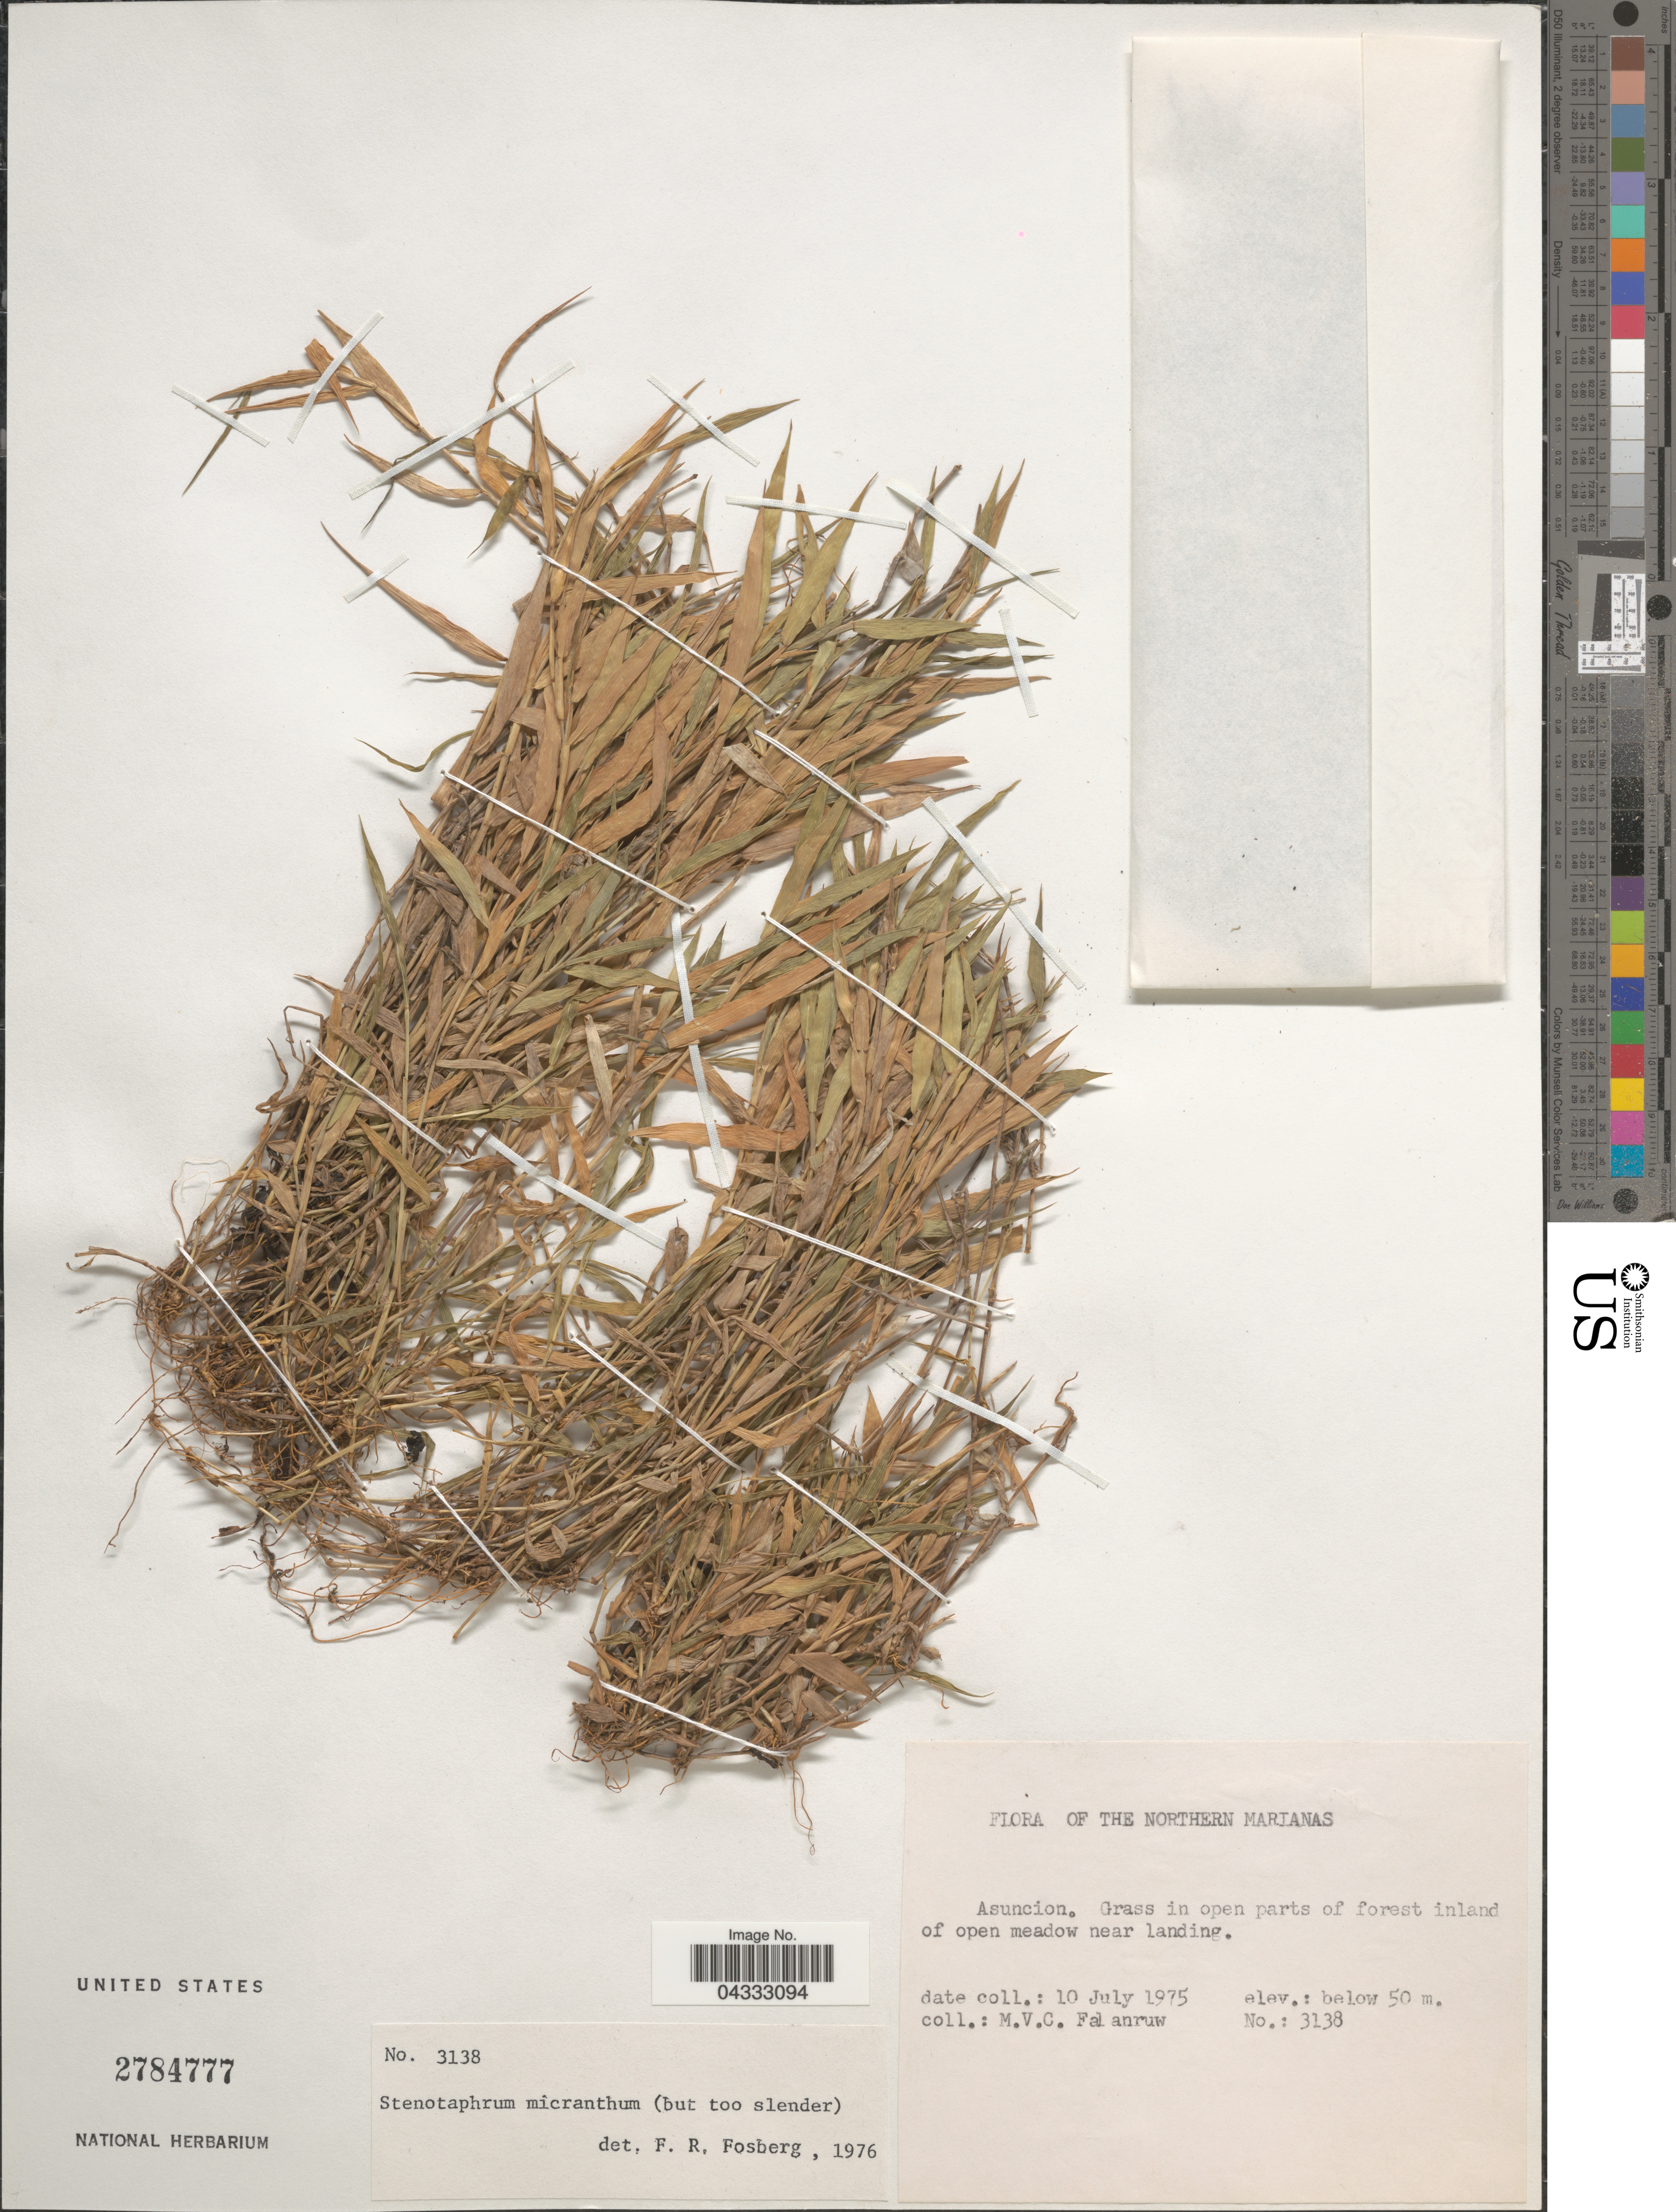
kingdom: Plantae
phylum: Tracheophyta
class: Liliopsida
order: Poales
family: Poaceae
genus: Stenotaphrum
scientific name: Stenotaphrum micranthum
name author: (Desv.) C.E. Hubb.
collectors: M. V. Falanruw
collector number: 3138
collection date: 1975-07-10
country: Northern Mariana Islands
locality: The Northern Marianas. Asuncion.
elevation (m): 50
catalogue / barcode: US 2784777